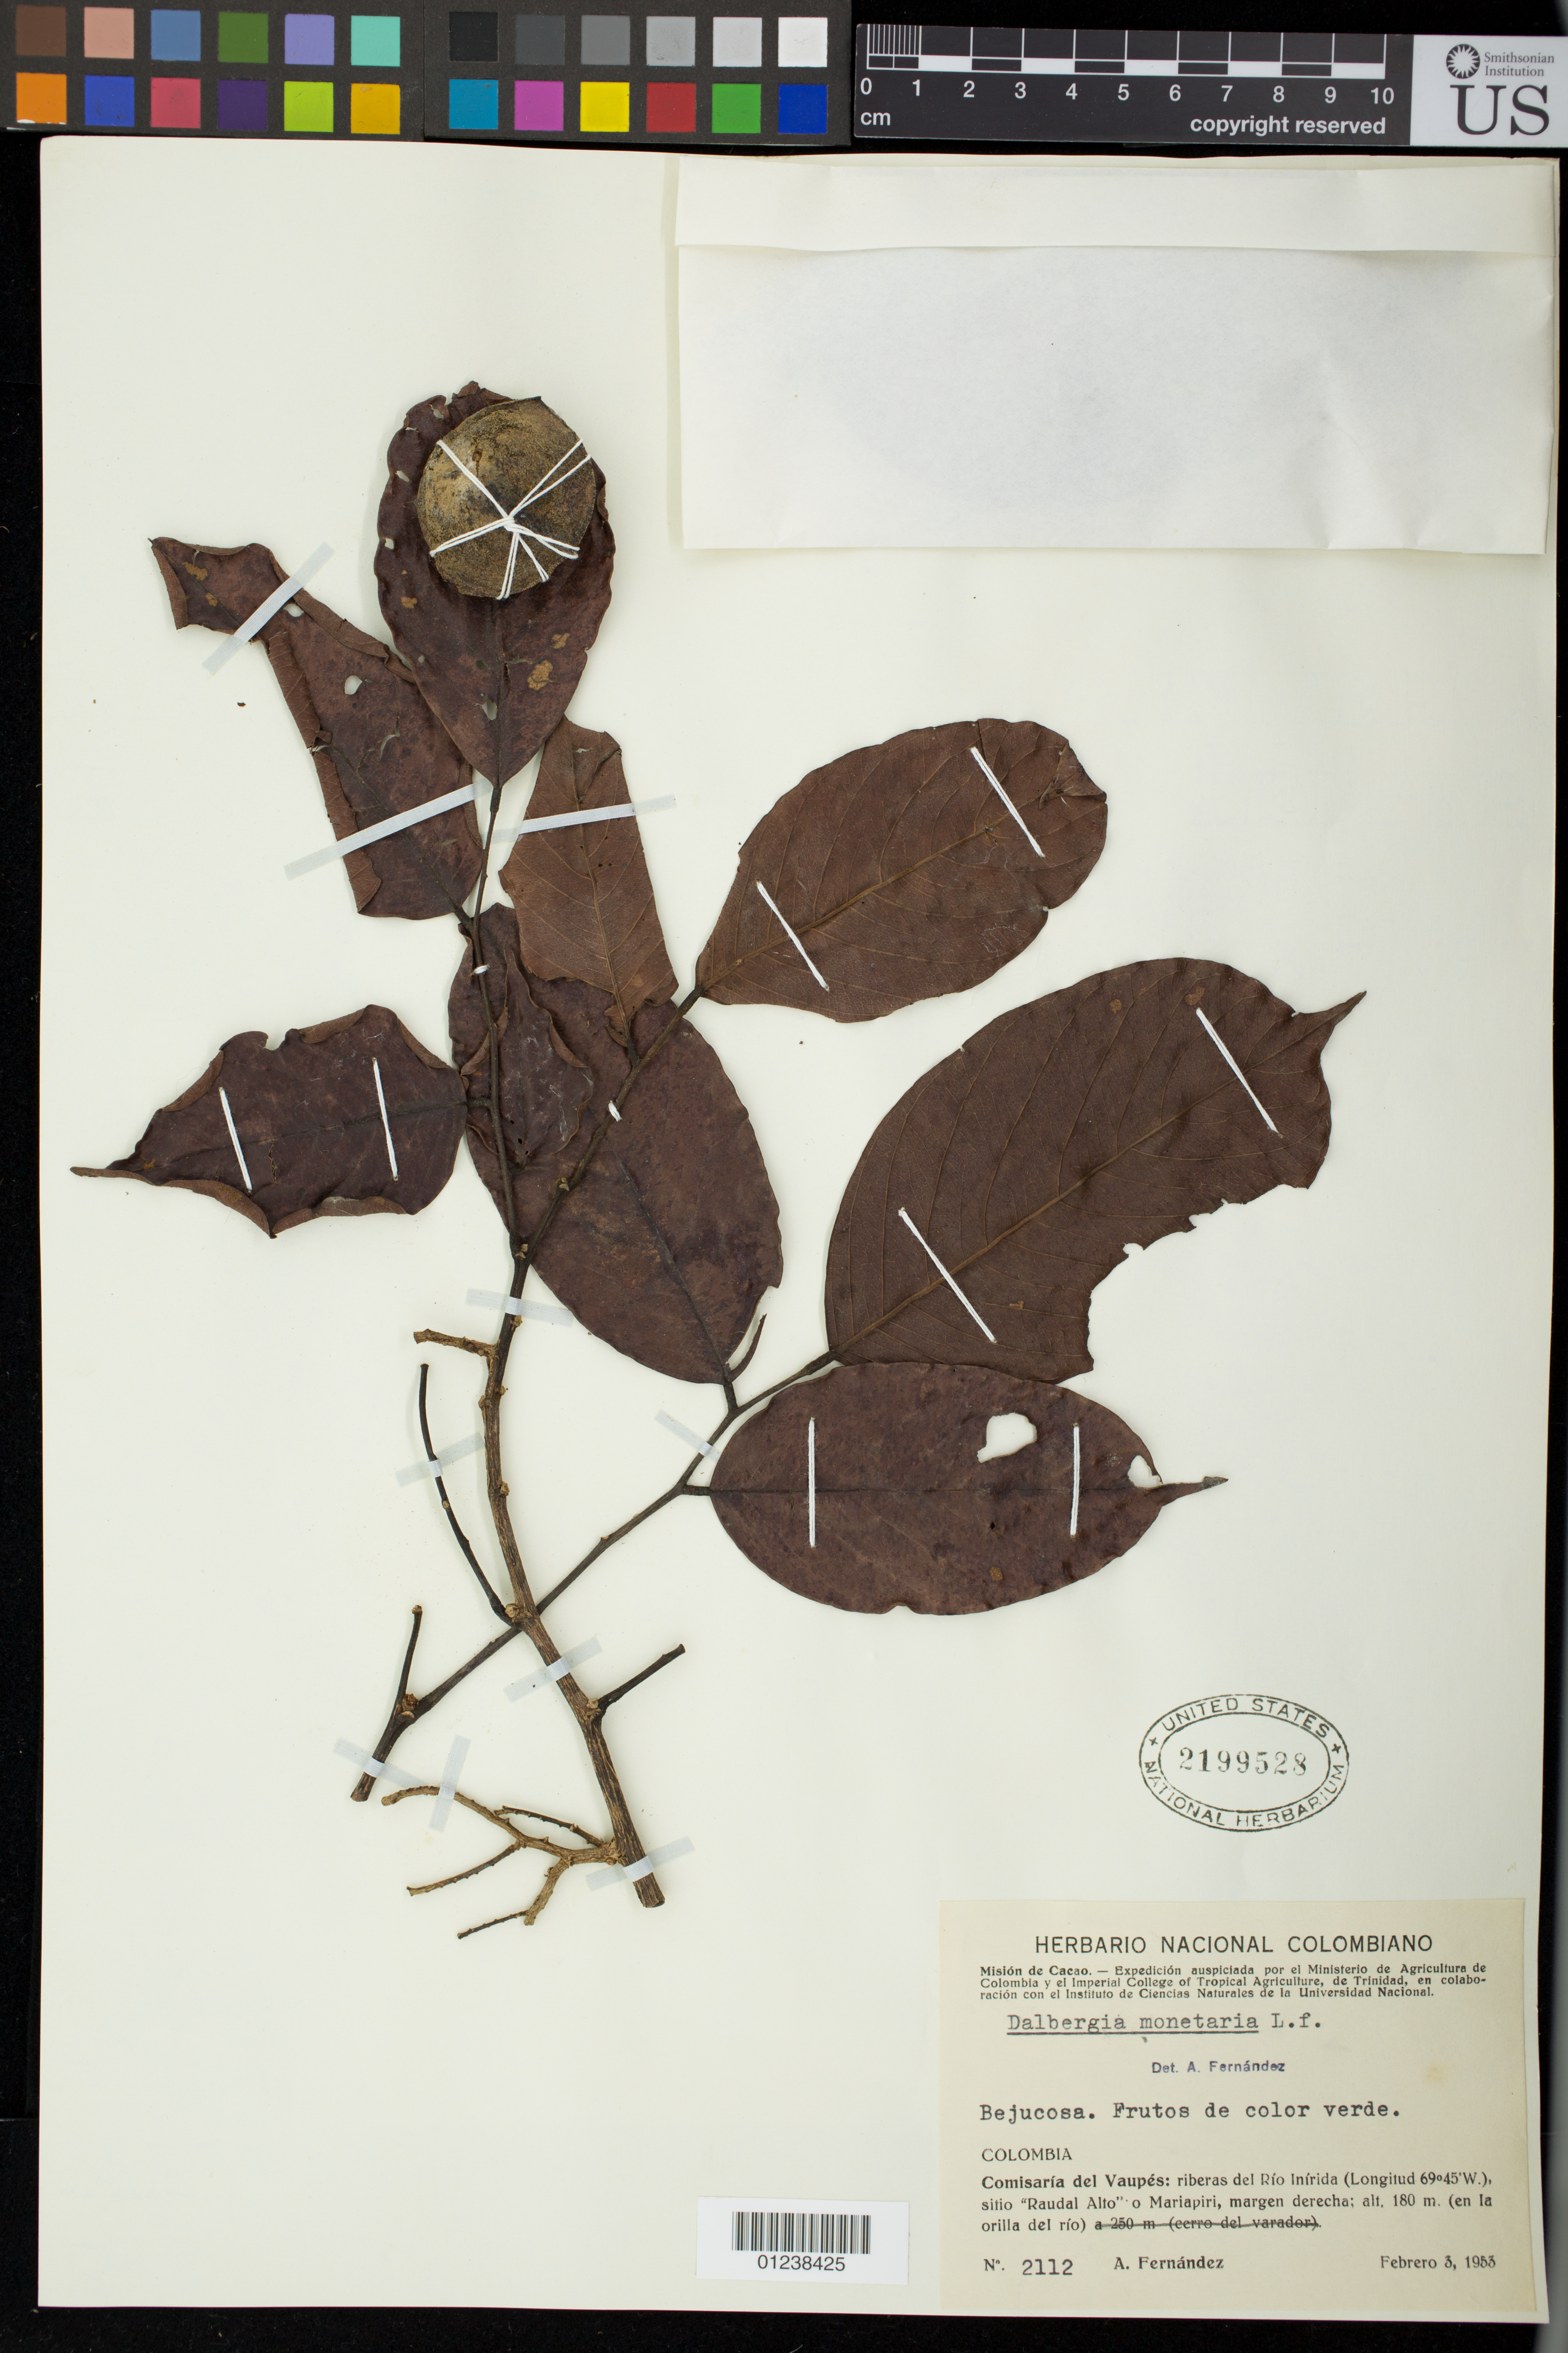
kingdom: Plantae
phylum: Tracheophyta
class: Magnoliopsida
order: Fabales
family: Fabaceae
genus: Dalbergia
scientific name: Dalbergia monetaria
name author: L. f.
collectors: A. Fernandez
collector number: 2112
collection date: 1953-02-03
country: Colombia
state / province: Vaupes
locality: Comisaria del Vapues: riberas del Rio Inirida sitio "Raudal Altho" o Mariapiri, margen derecha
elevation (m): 180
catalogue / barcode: US 2199528